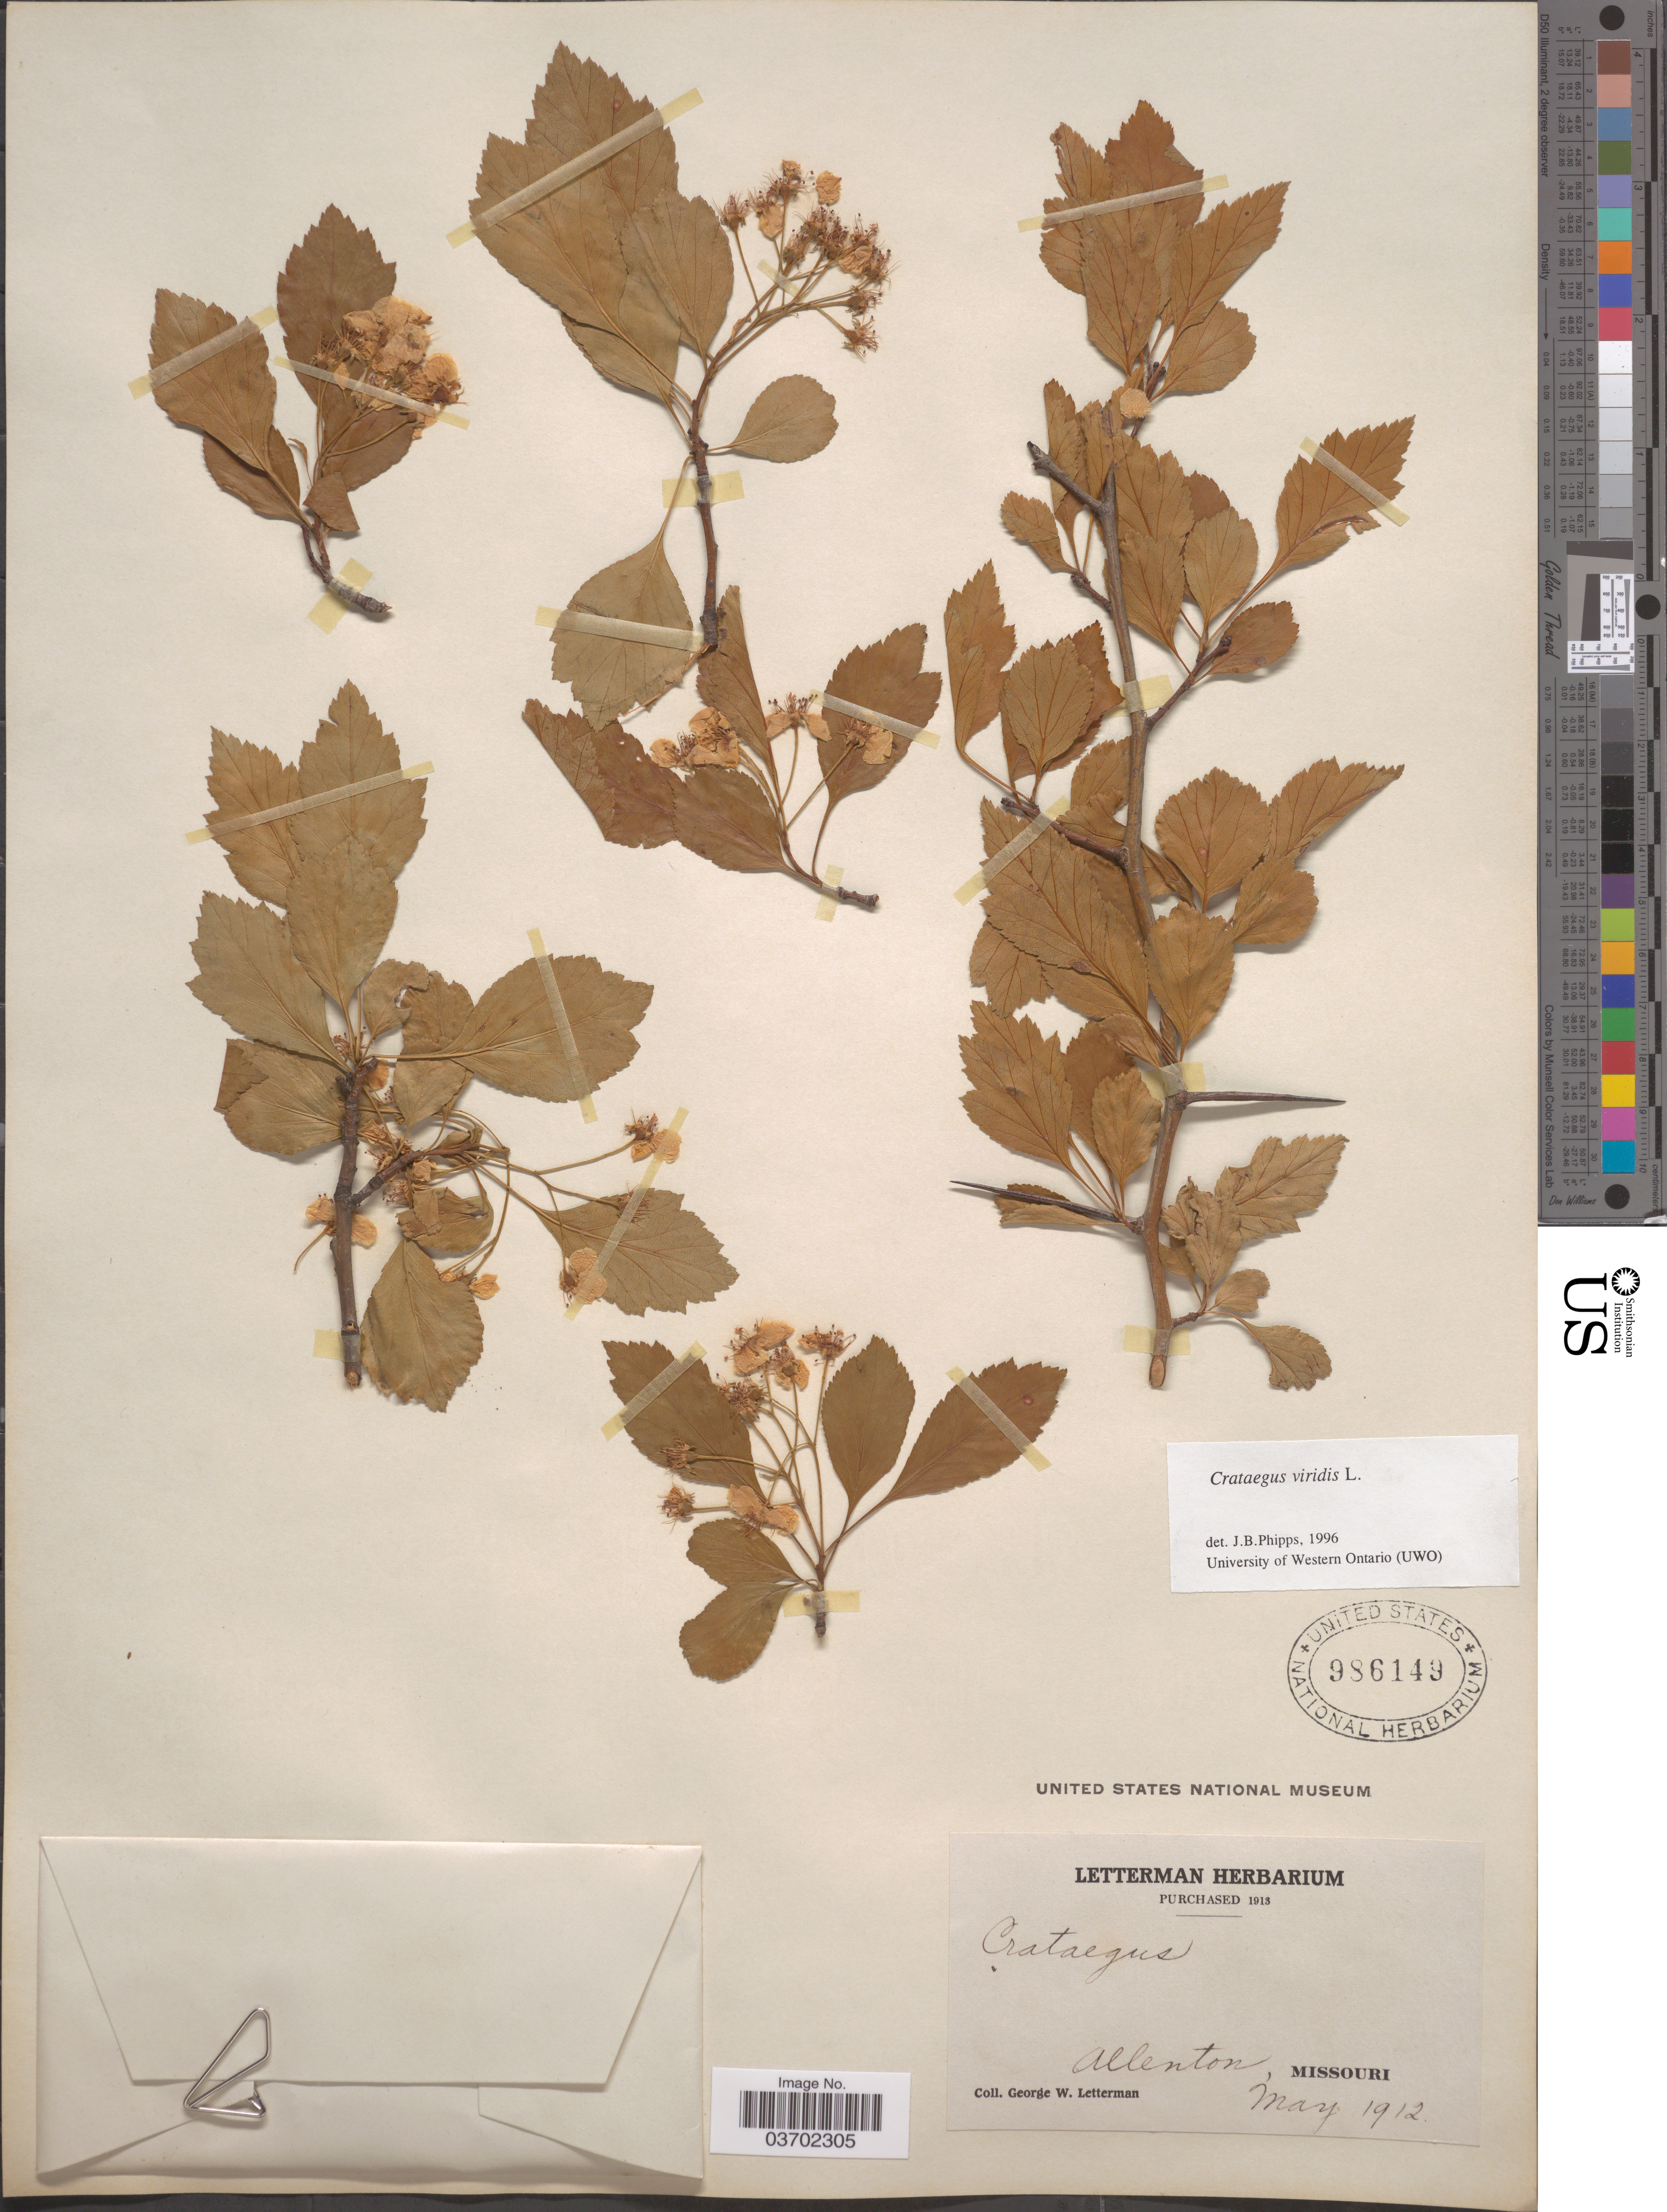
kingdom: Plantae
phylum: Tracheophyta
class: Magnoliopsida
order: Rosales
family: Rosaceae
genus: Crataegus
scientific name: Crataegus viridis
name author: L.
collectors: G. W. Letterman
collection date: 1912-05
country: United States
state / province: Missouri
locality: Allenton.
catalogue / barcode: US 986149